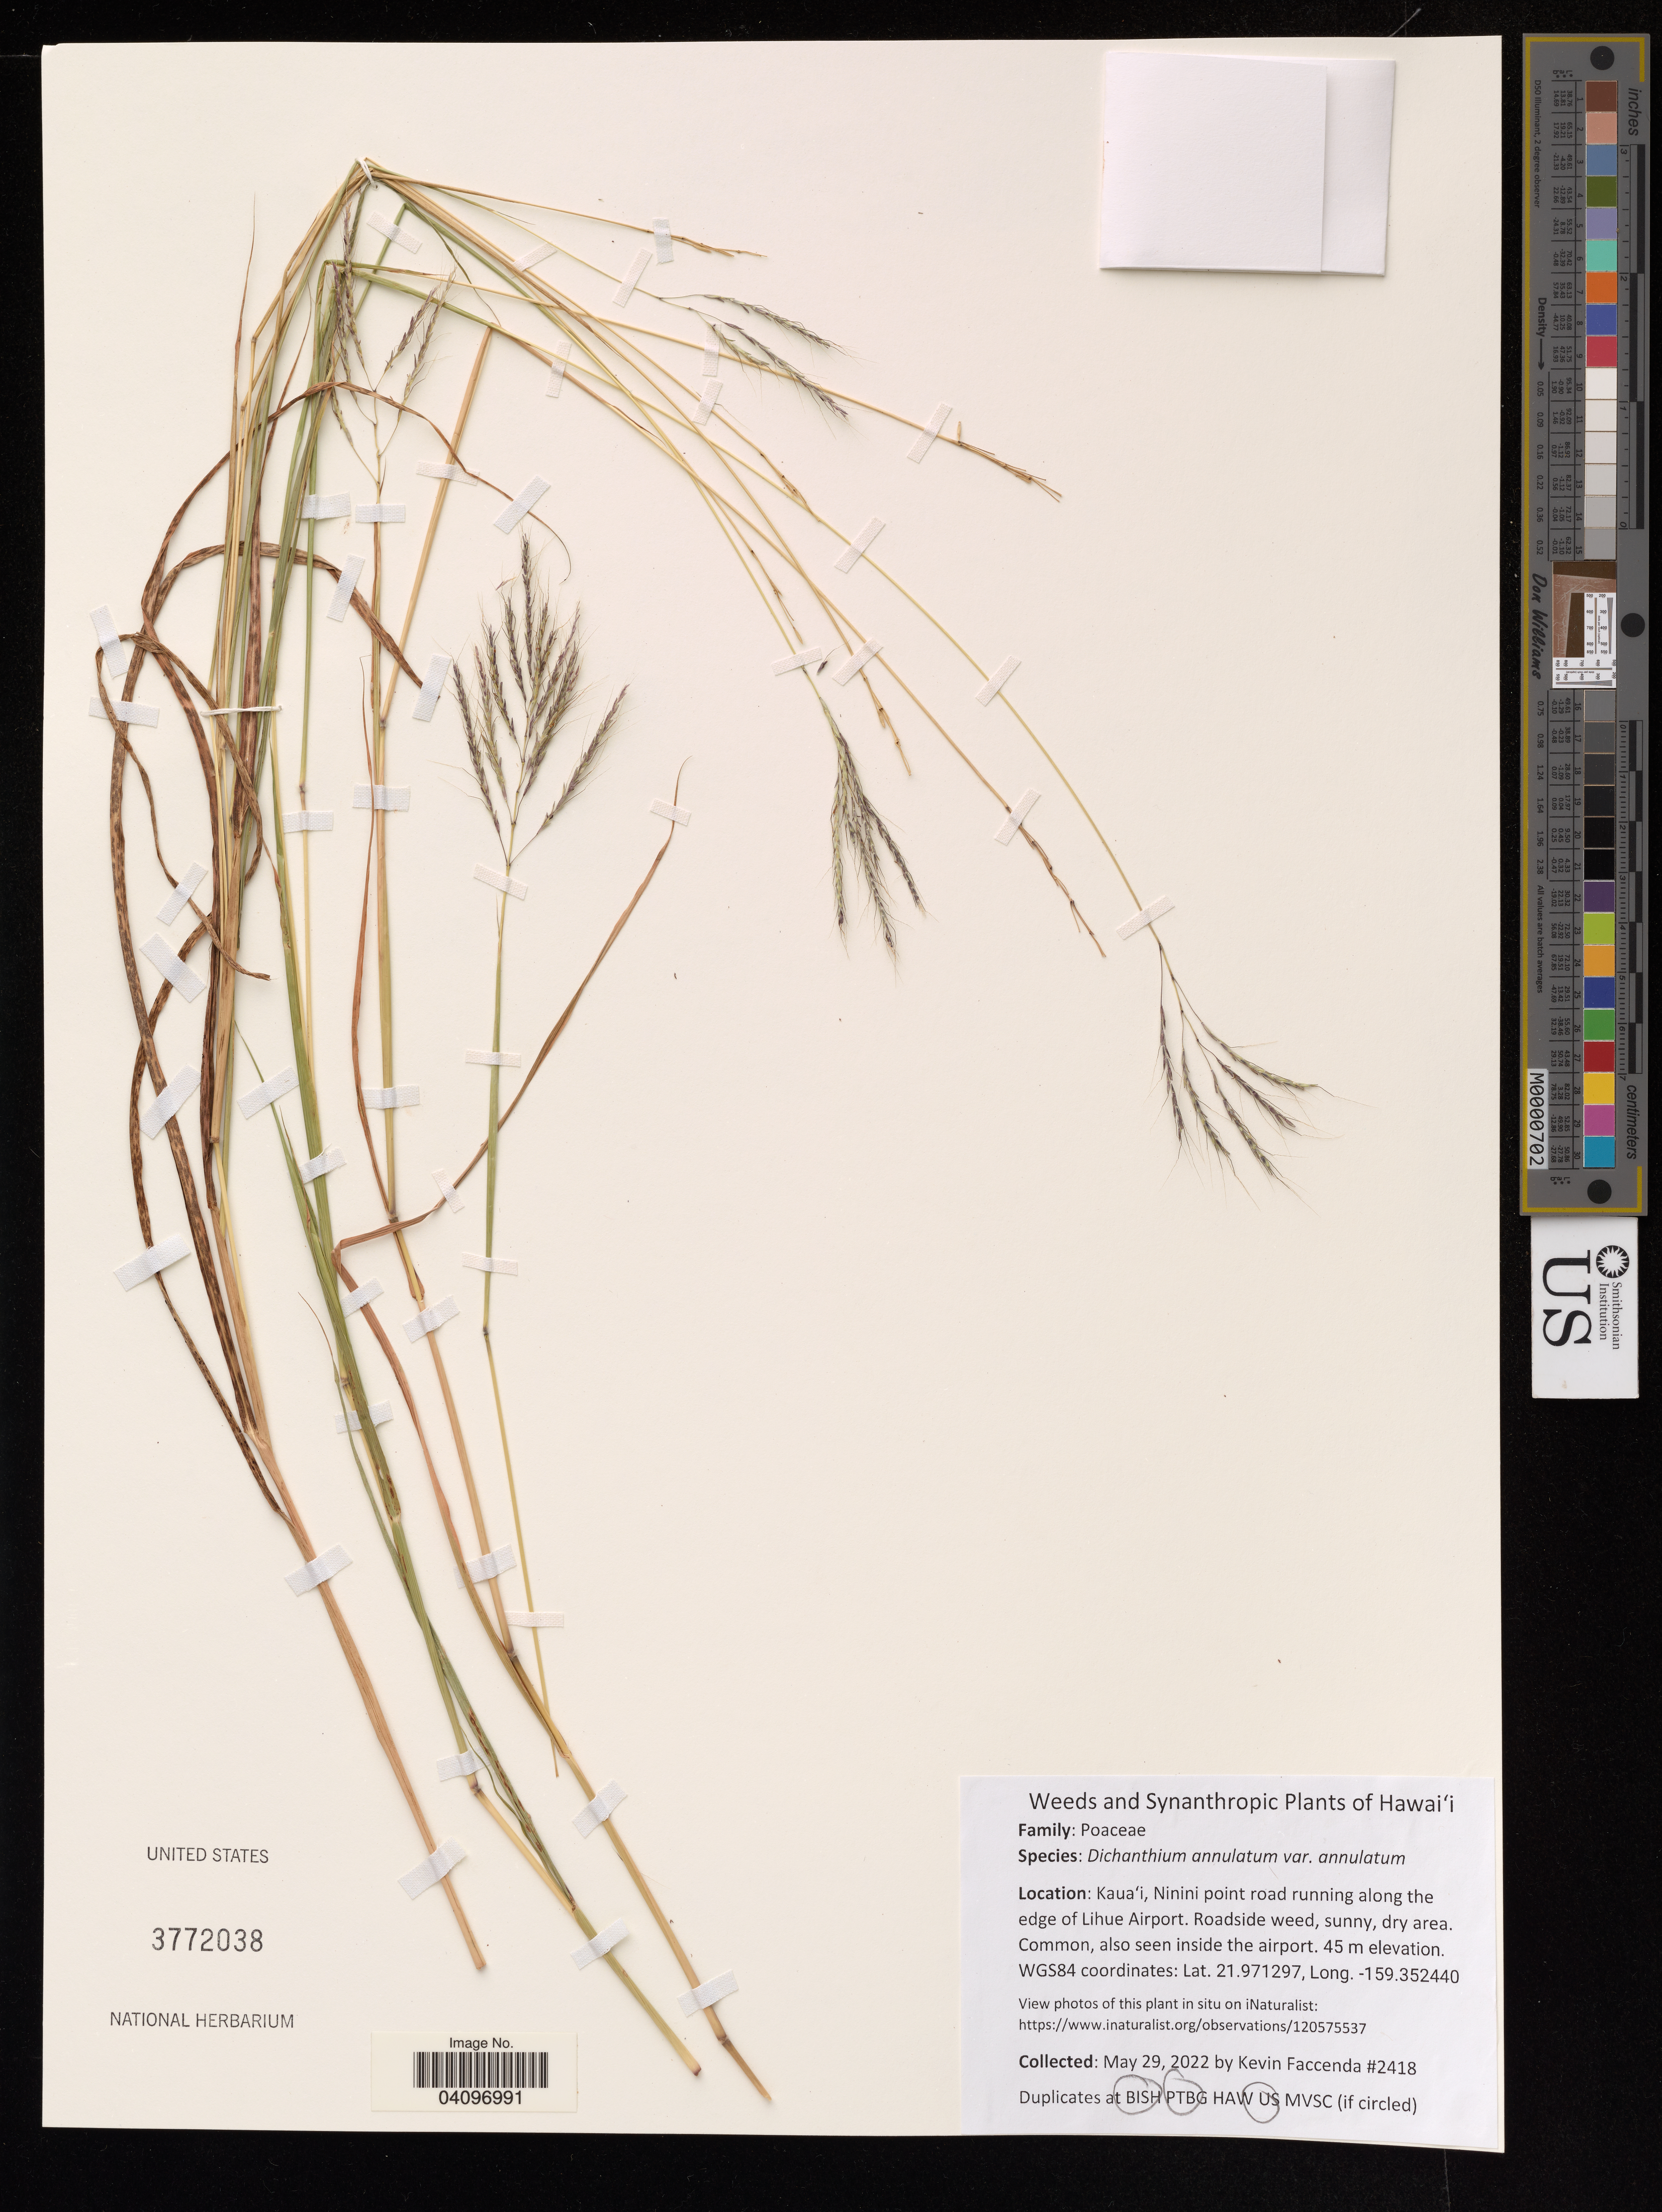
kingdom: Plantae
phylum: Tracheophyta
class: Liliopsida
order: Poales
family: Poaceae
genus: Dichanthium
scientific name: Dichanthium annulatum var. annulatum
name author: (Forssk.) Stapf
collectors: K. Faccenda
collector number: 2418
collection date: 2022-05-29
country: United States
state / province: Hawaii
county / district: Kauai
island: Kaua'i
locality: Ninini point road running along the edge of Lihue Airport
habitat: Sunny, dry area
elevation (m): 45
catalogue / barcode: US 3772038